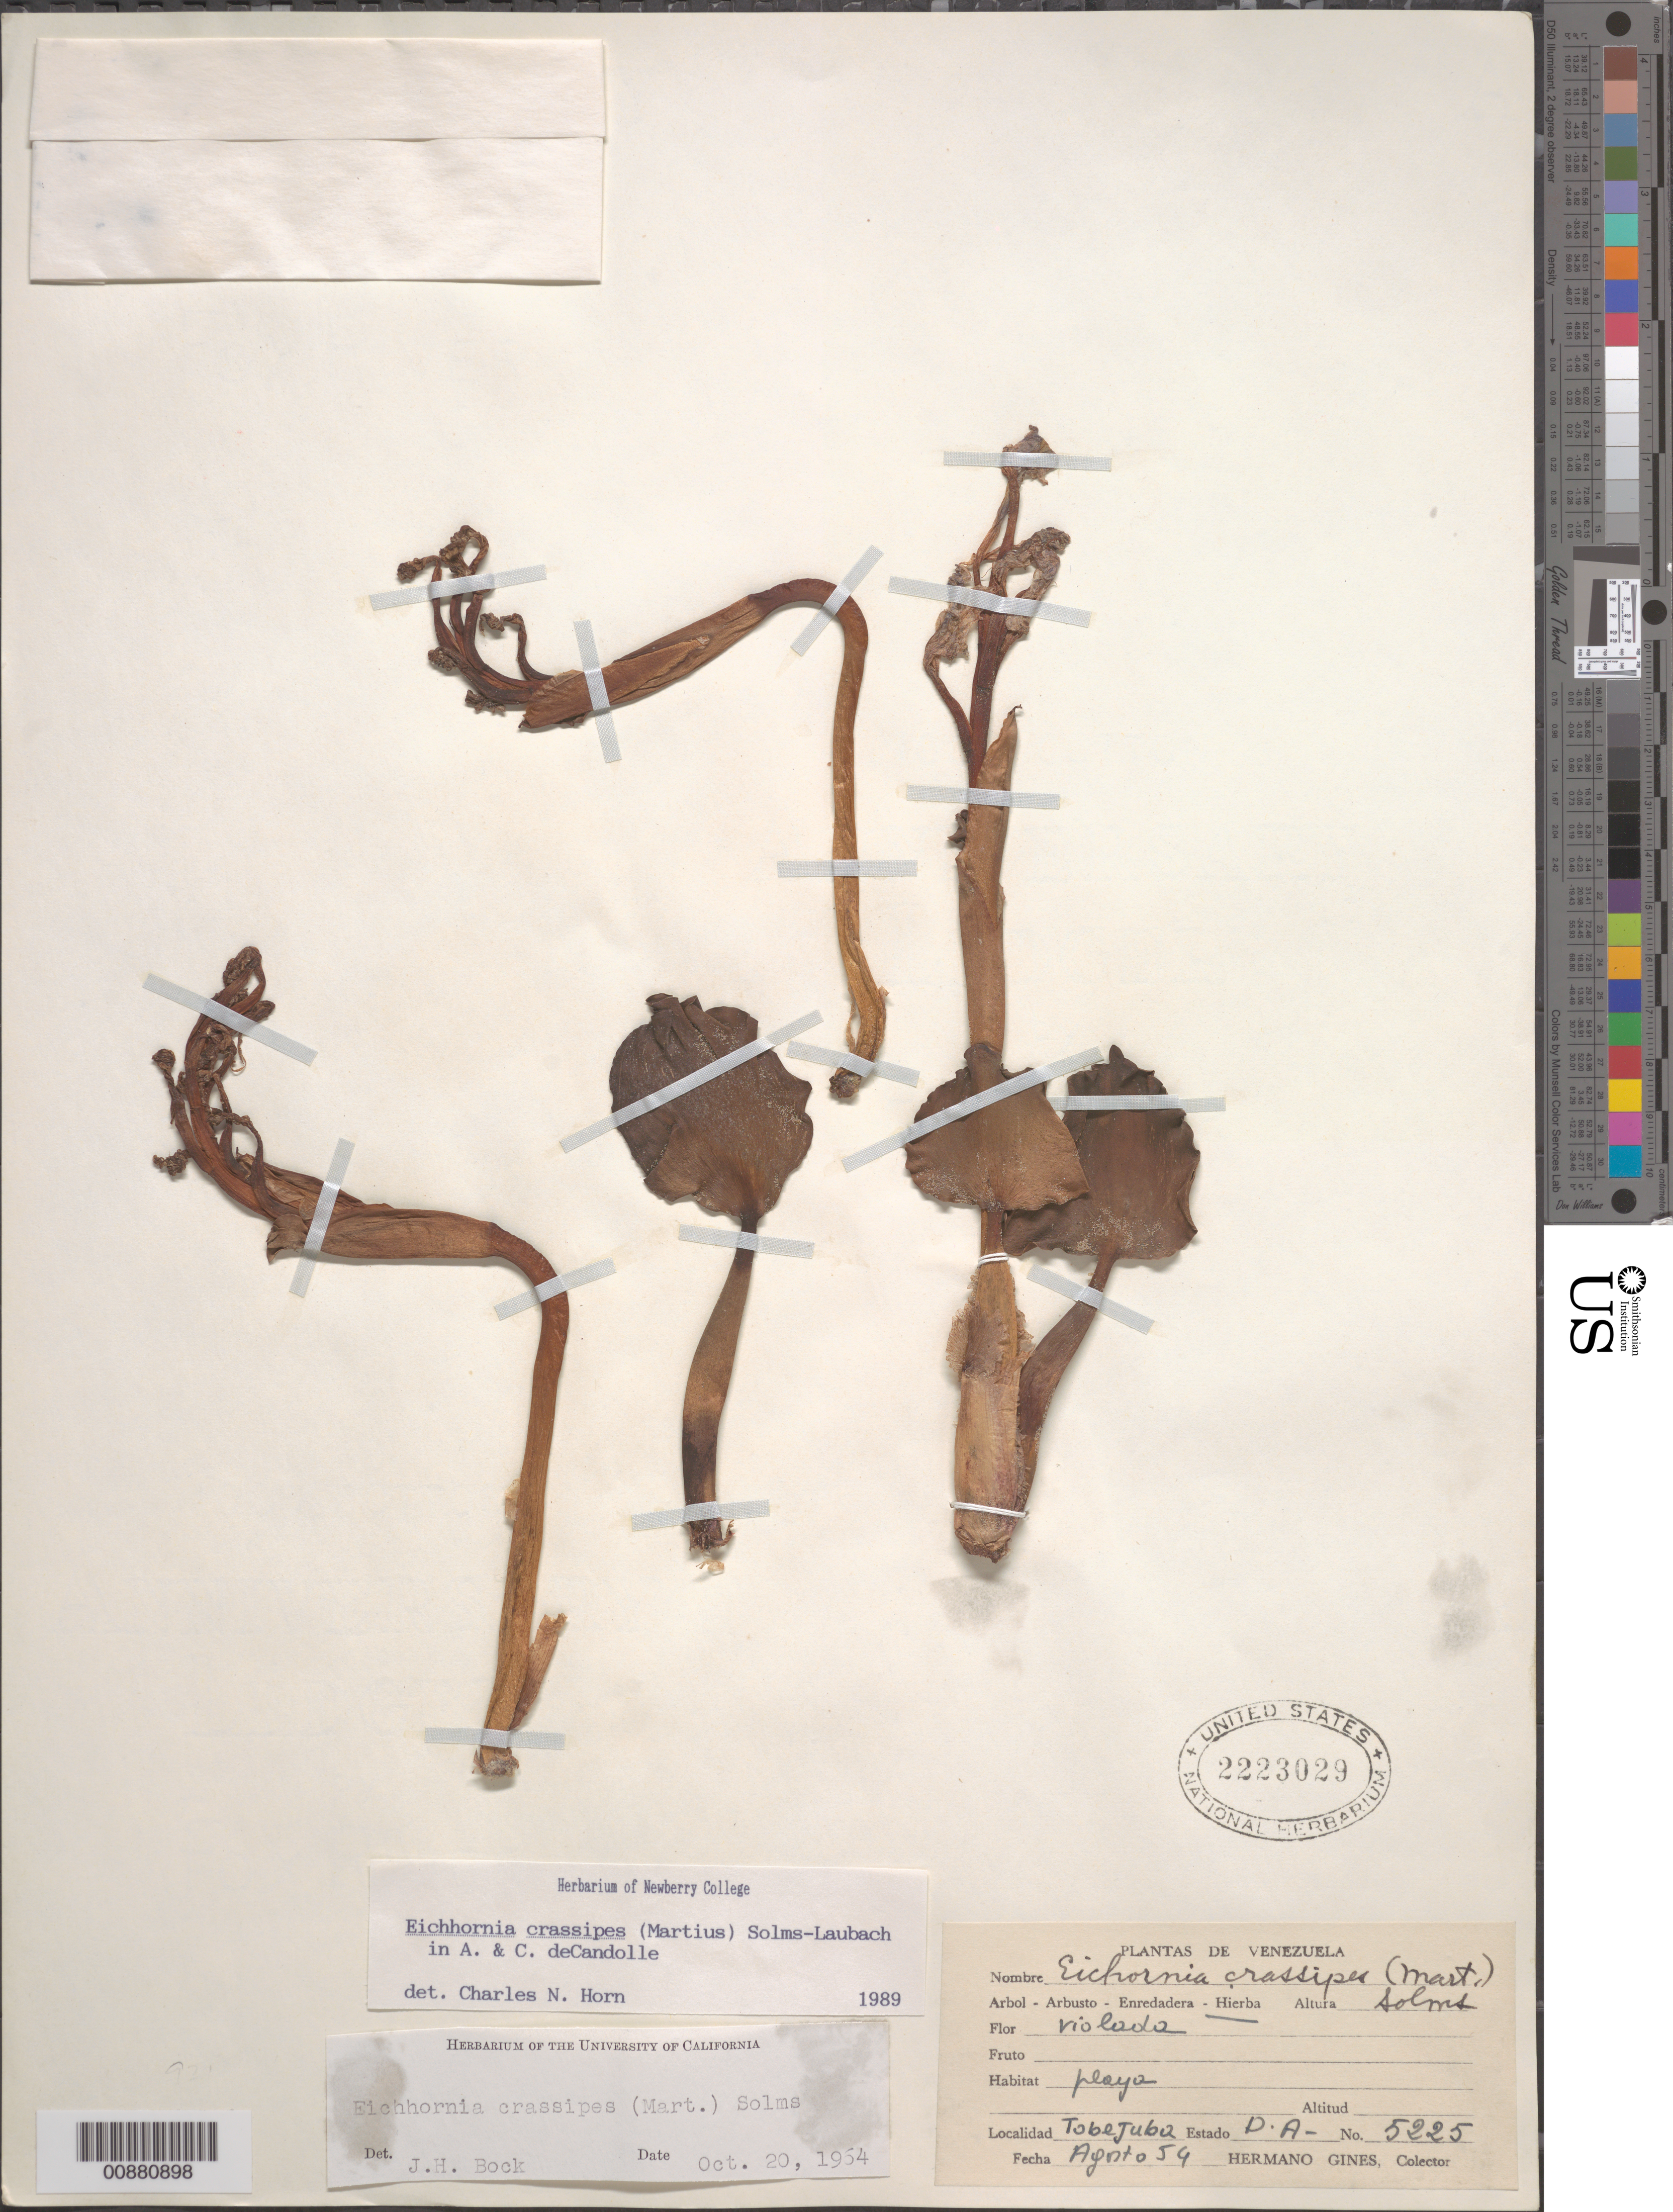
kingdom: Plantae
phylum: Tracheophyta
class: Liliopsida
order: Commelinales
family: Pontederiaceae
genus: Eichhornia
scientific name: Eichhornia crassipes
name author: (Mart.) Solms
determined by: Horn, Charles N.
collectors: H. Gines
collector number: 5225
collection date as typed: Aug-54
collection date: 1954-08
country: Venezuela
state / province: Delta Amacuro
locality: Tobejuba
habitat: Playa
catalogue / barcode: US 2223029